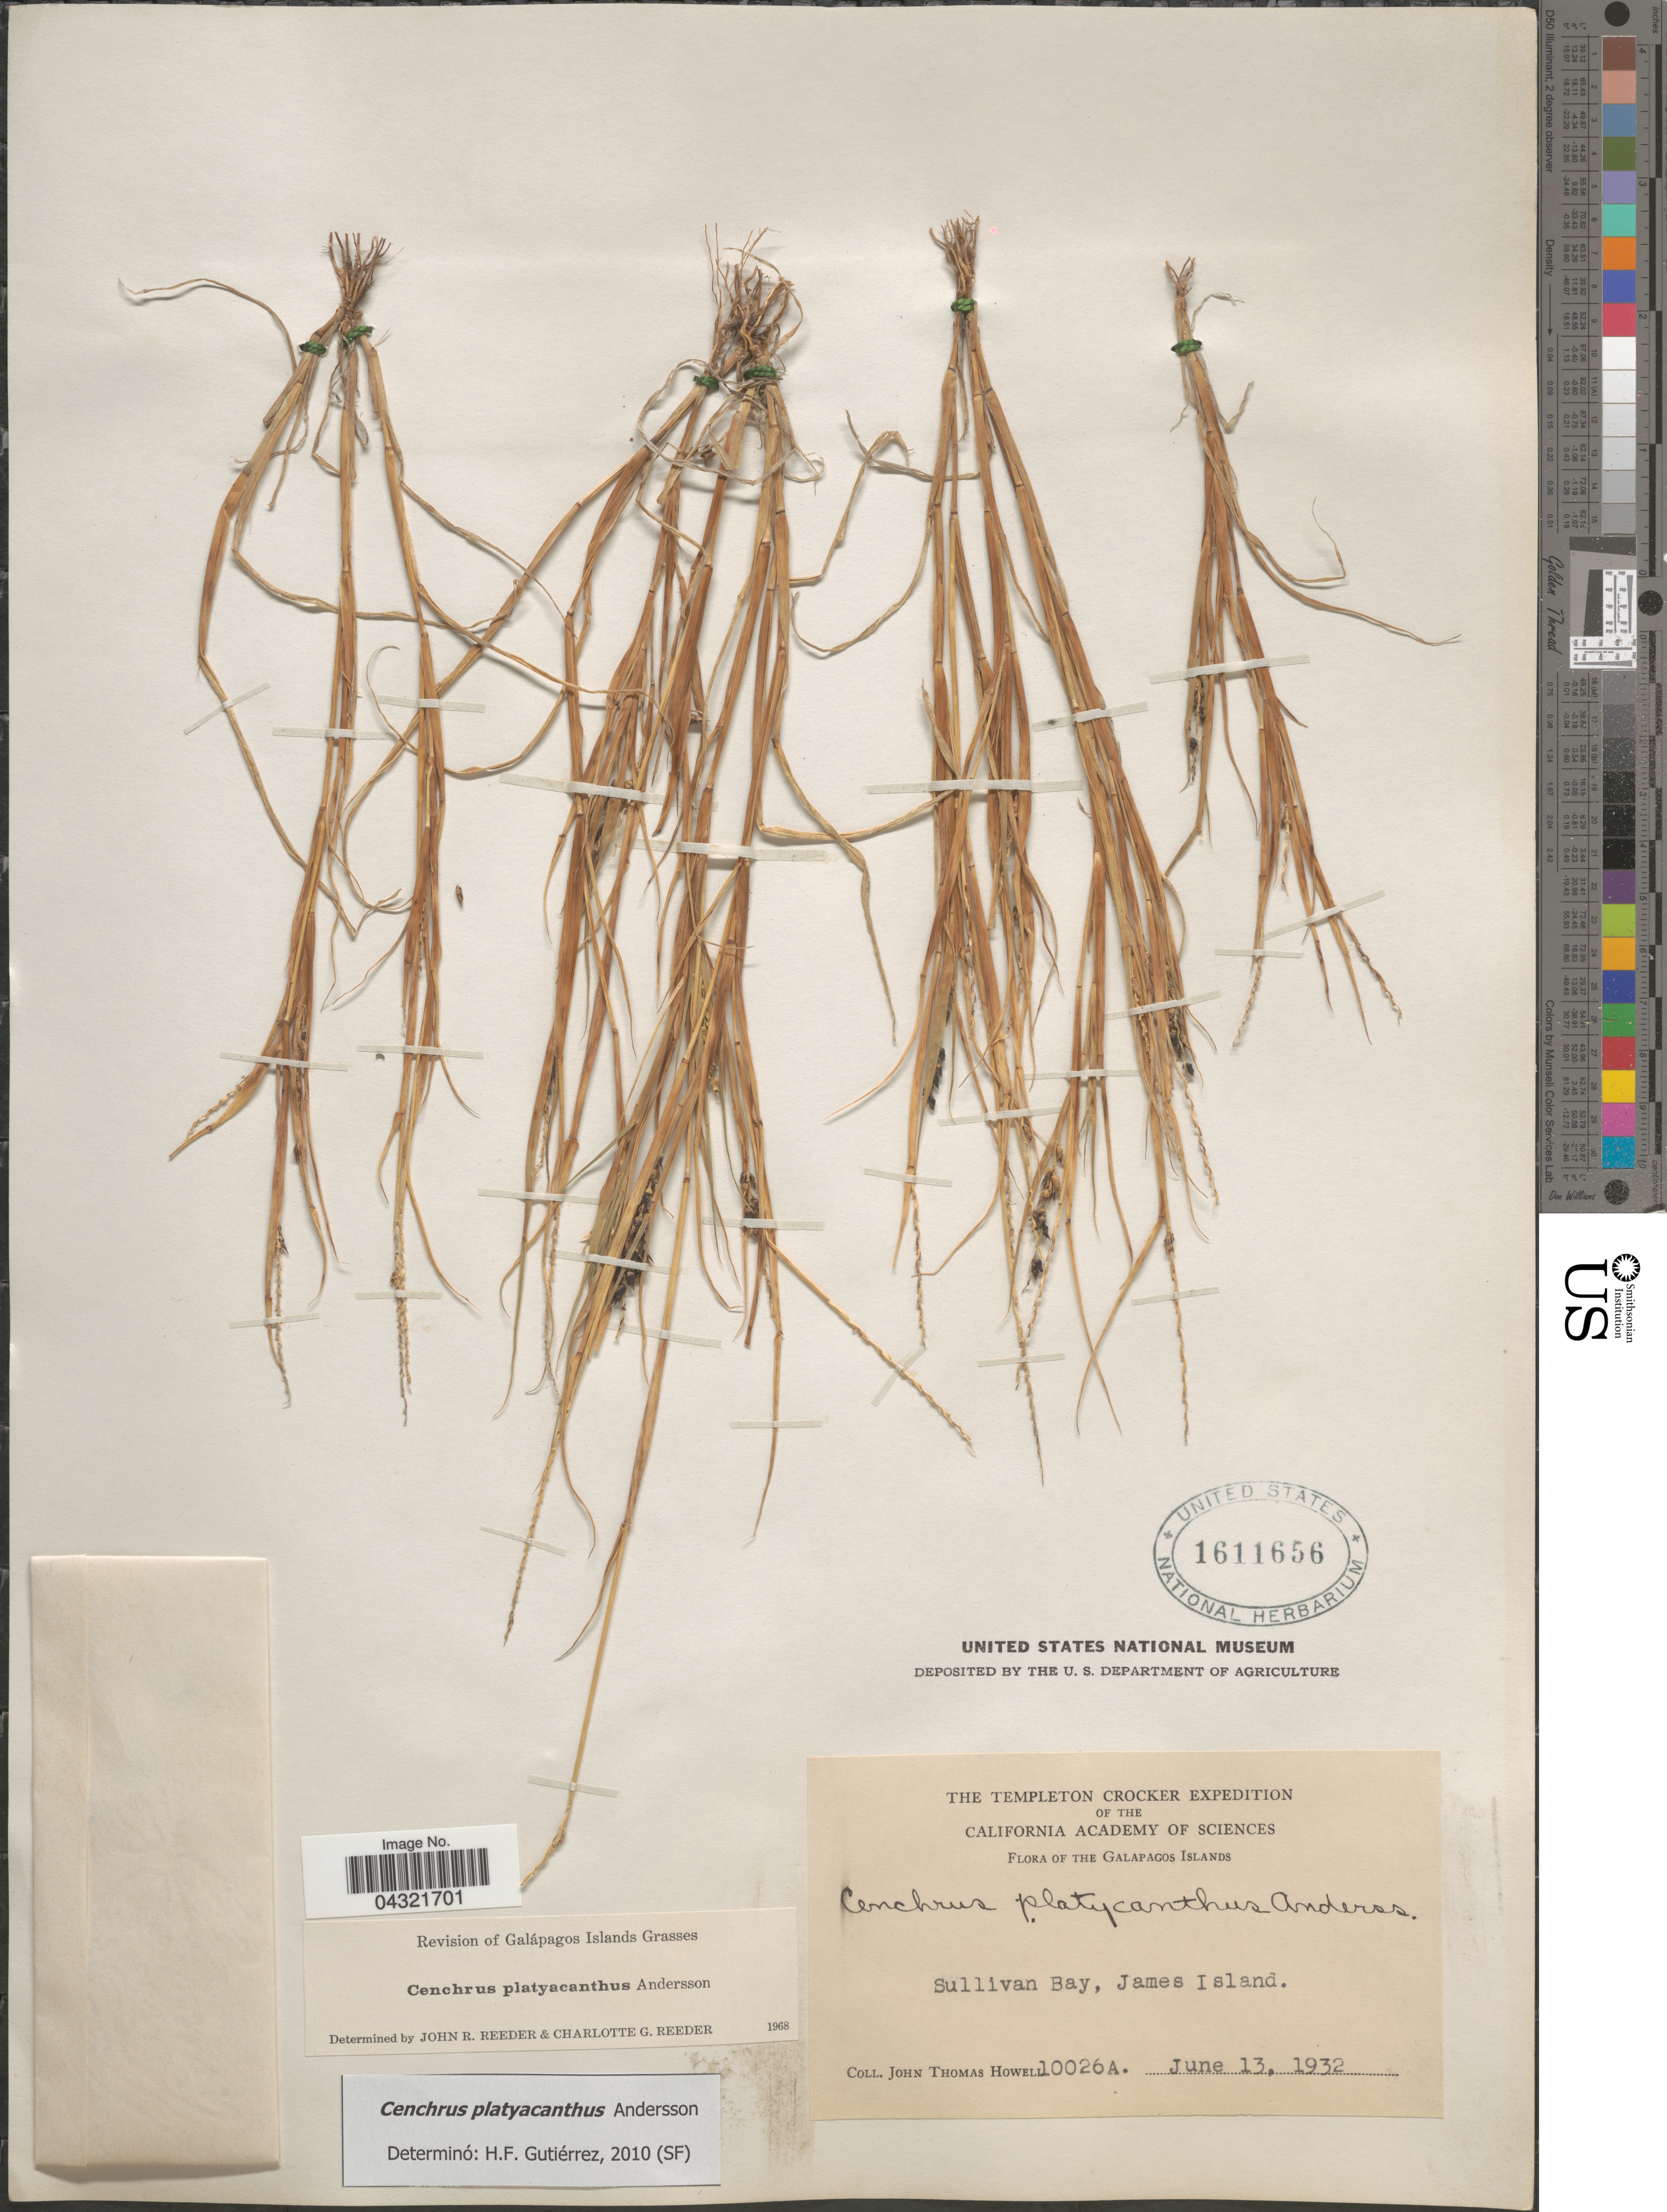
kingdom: Plantae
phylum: Tracheophyta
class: Liliopsida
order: Poales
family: Poaceae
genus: Cenchrus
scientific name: Cenchrus platyacanthus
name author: Andersson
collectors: J. T. Howell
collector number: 10026A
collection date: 1932-06-13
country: Ecuador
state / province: Colón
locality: The Templeton Crocker Expedition. The Galapagos Islands. Sullivan Bay, James Island.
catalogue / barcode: US 1611656